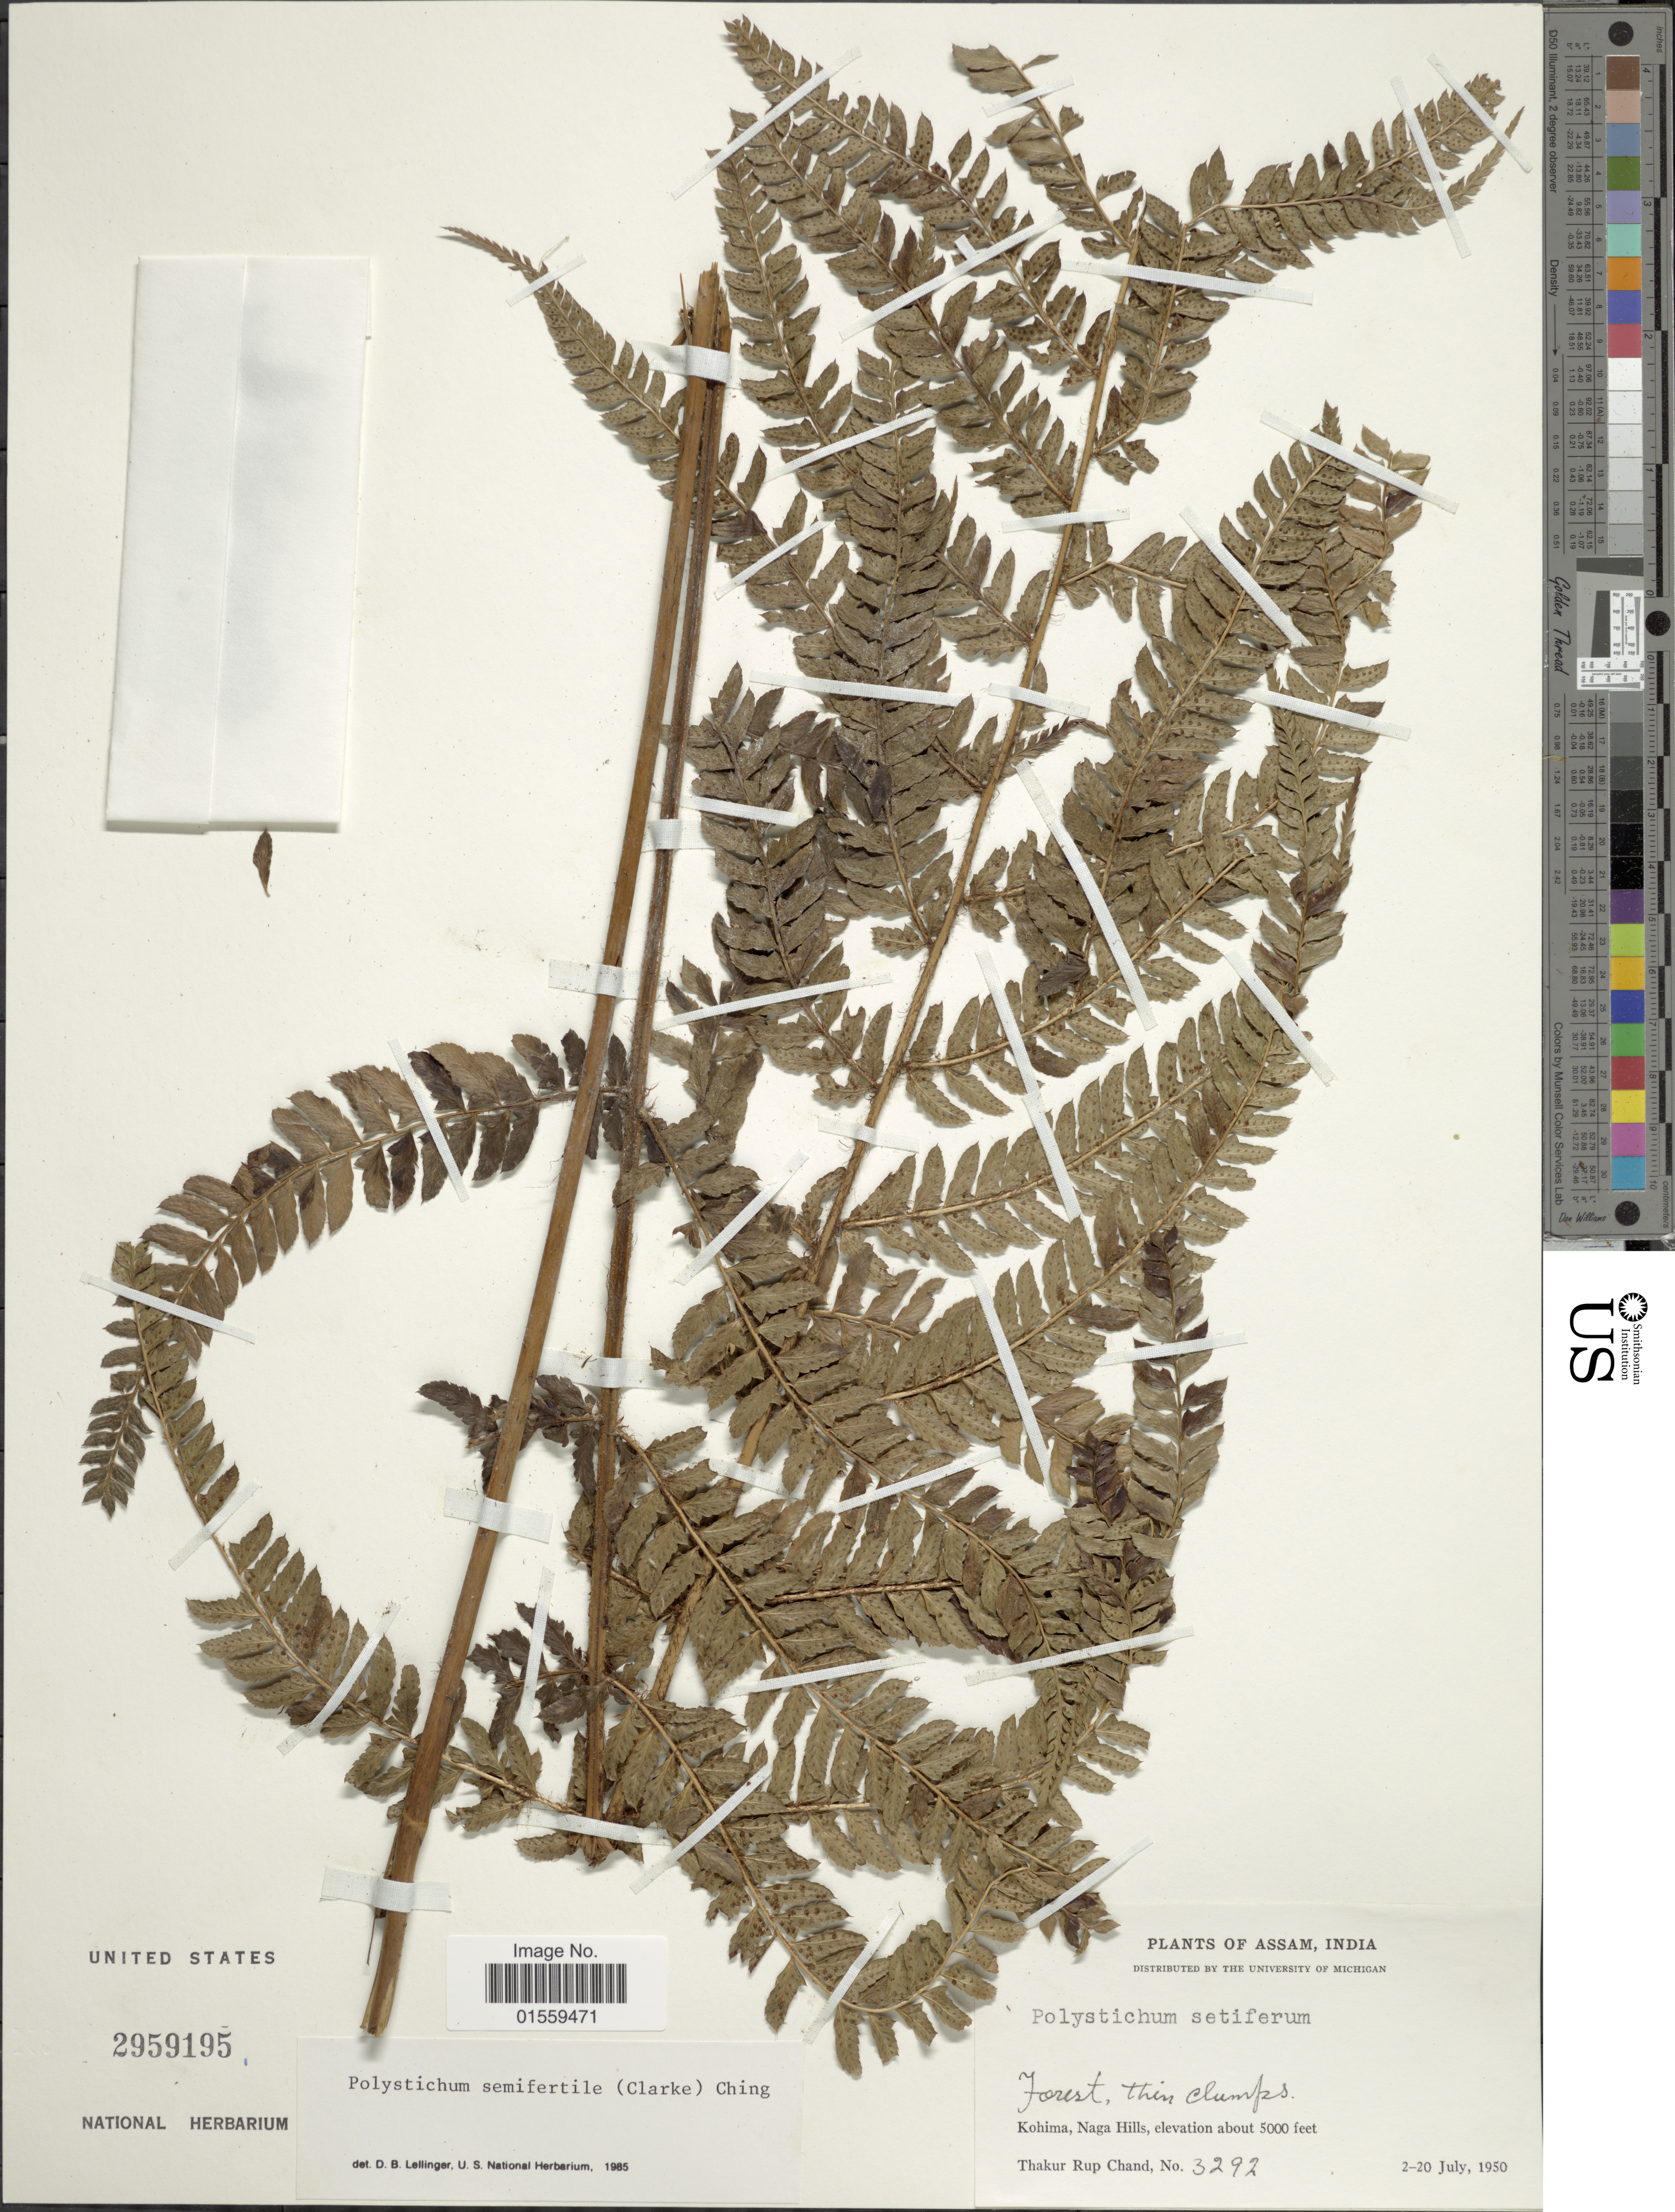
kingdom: Plantae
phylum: Tracheophyta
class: Polypodiopsida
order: Polypodiales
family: Dryopteridaceae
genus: Polystichum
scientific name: Polystichum semifertile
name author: (C.B. Clarke) Ching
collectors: T. R. Chand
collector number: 3292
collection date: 1950-07-02/1950-07-20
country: India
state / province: Nagaland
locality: Kohima, Naga Hills.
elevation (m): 1524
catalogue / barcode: US 2959195